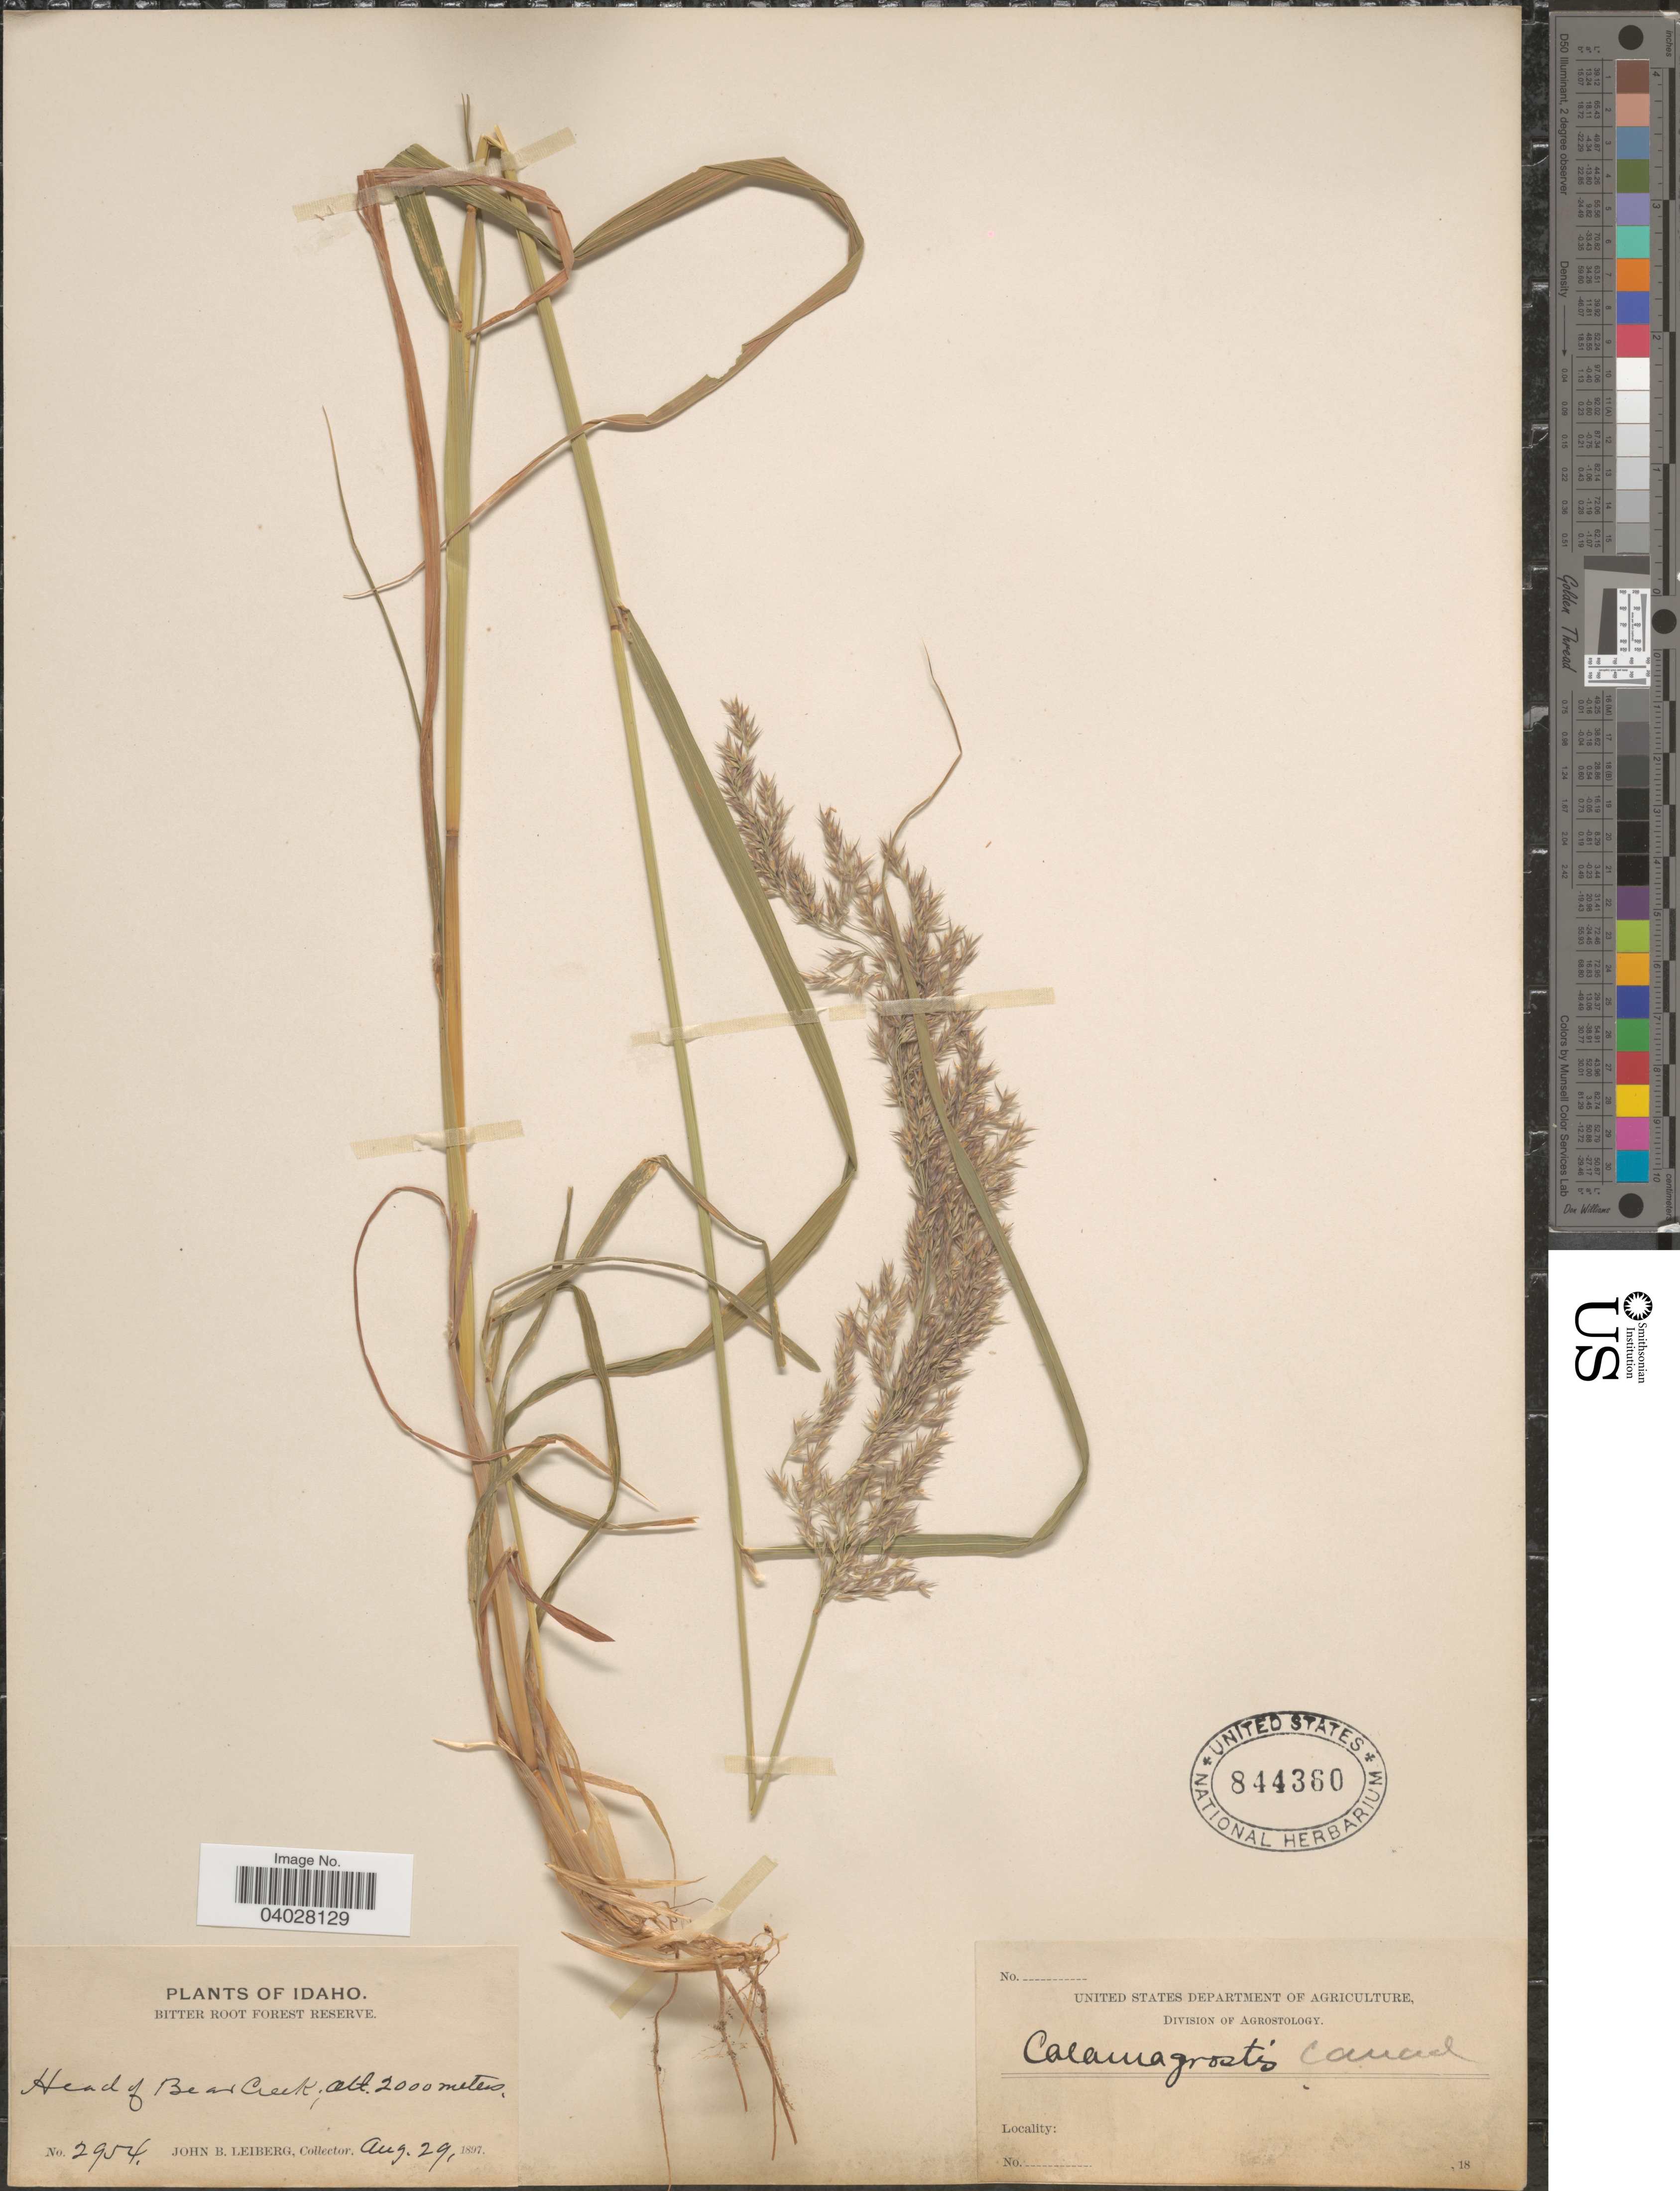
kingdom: Plantae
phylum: Tracheophyta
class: Liliopsida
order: Poales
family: Poaceae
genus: Calamagrostis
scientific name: Calamagrostis canadensis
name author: (Michx.) P. Beauv.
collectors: J. B. Leiberg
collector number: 2954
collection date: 1897-08-29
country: United States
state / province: Idaho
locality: Bitter Root Forest Reserve. Head of Bear Creek.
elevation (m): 2000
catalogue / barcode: US 844360